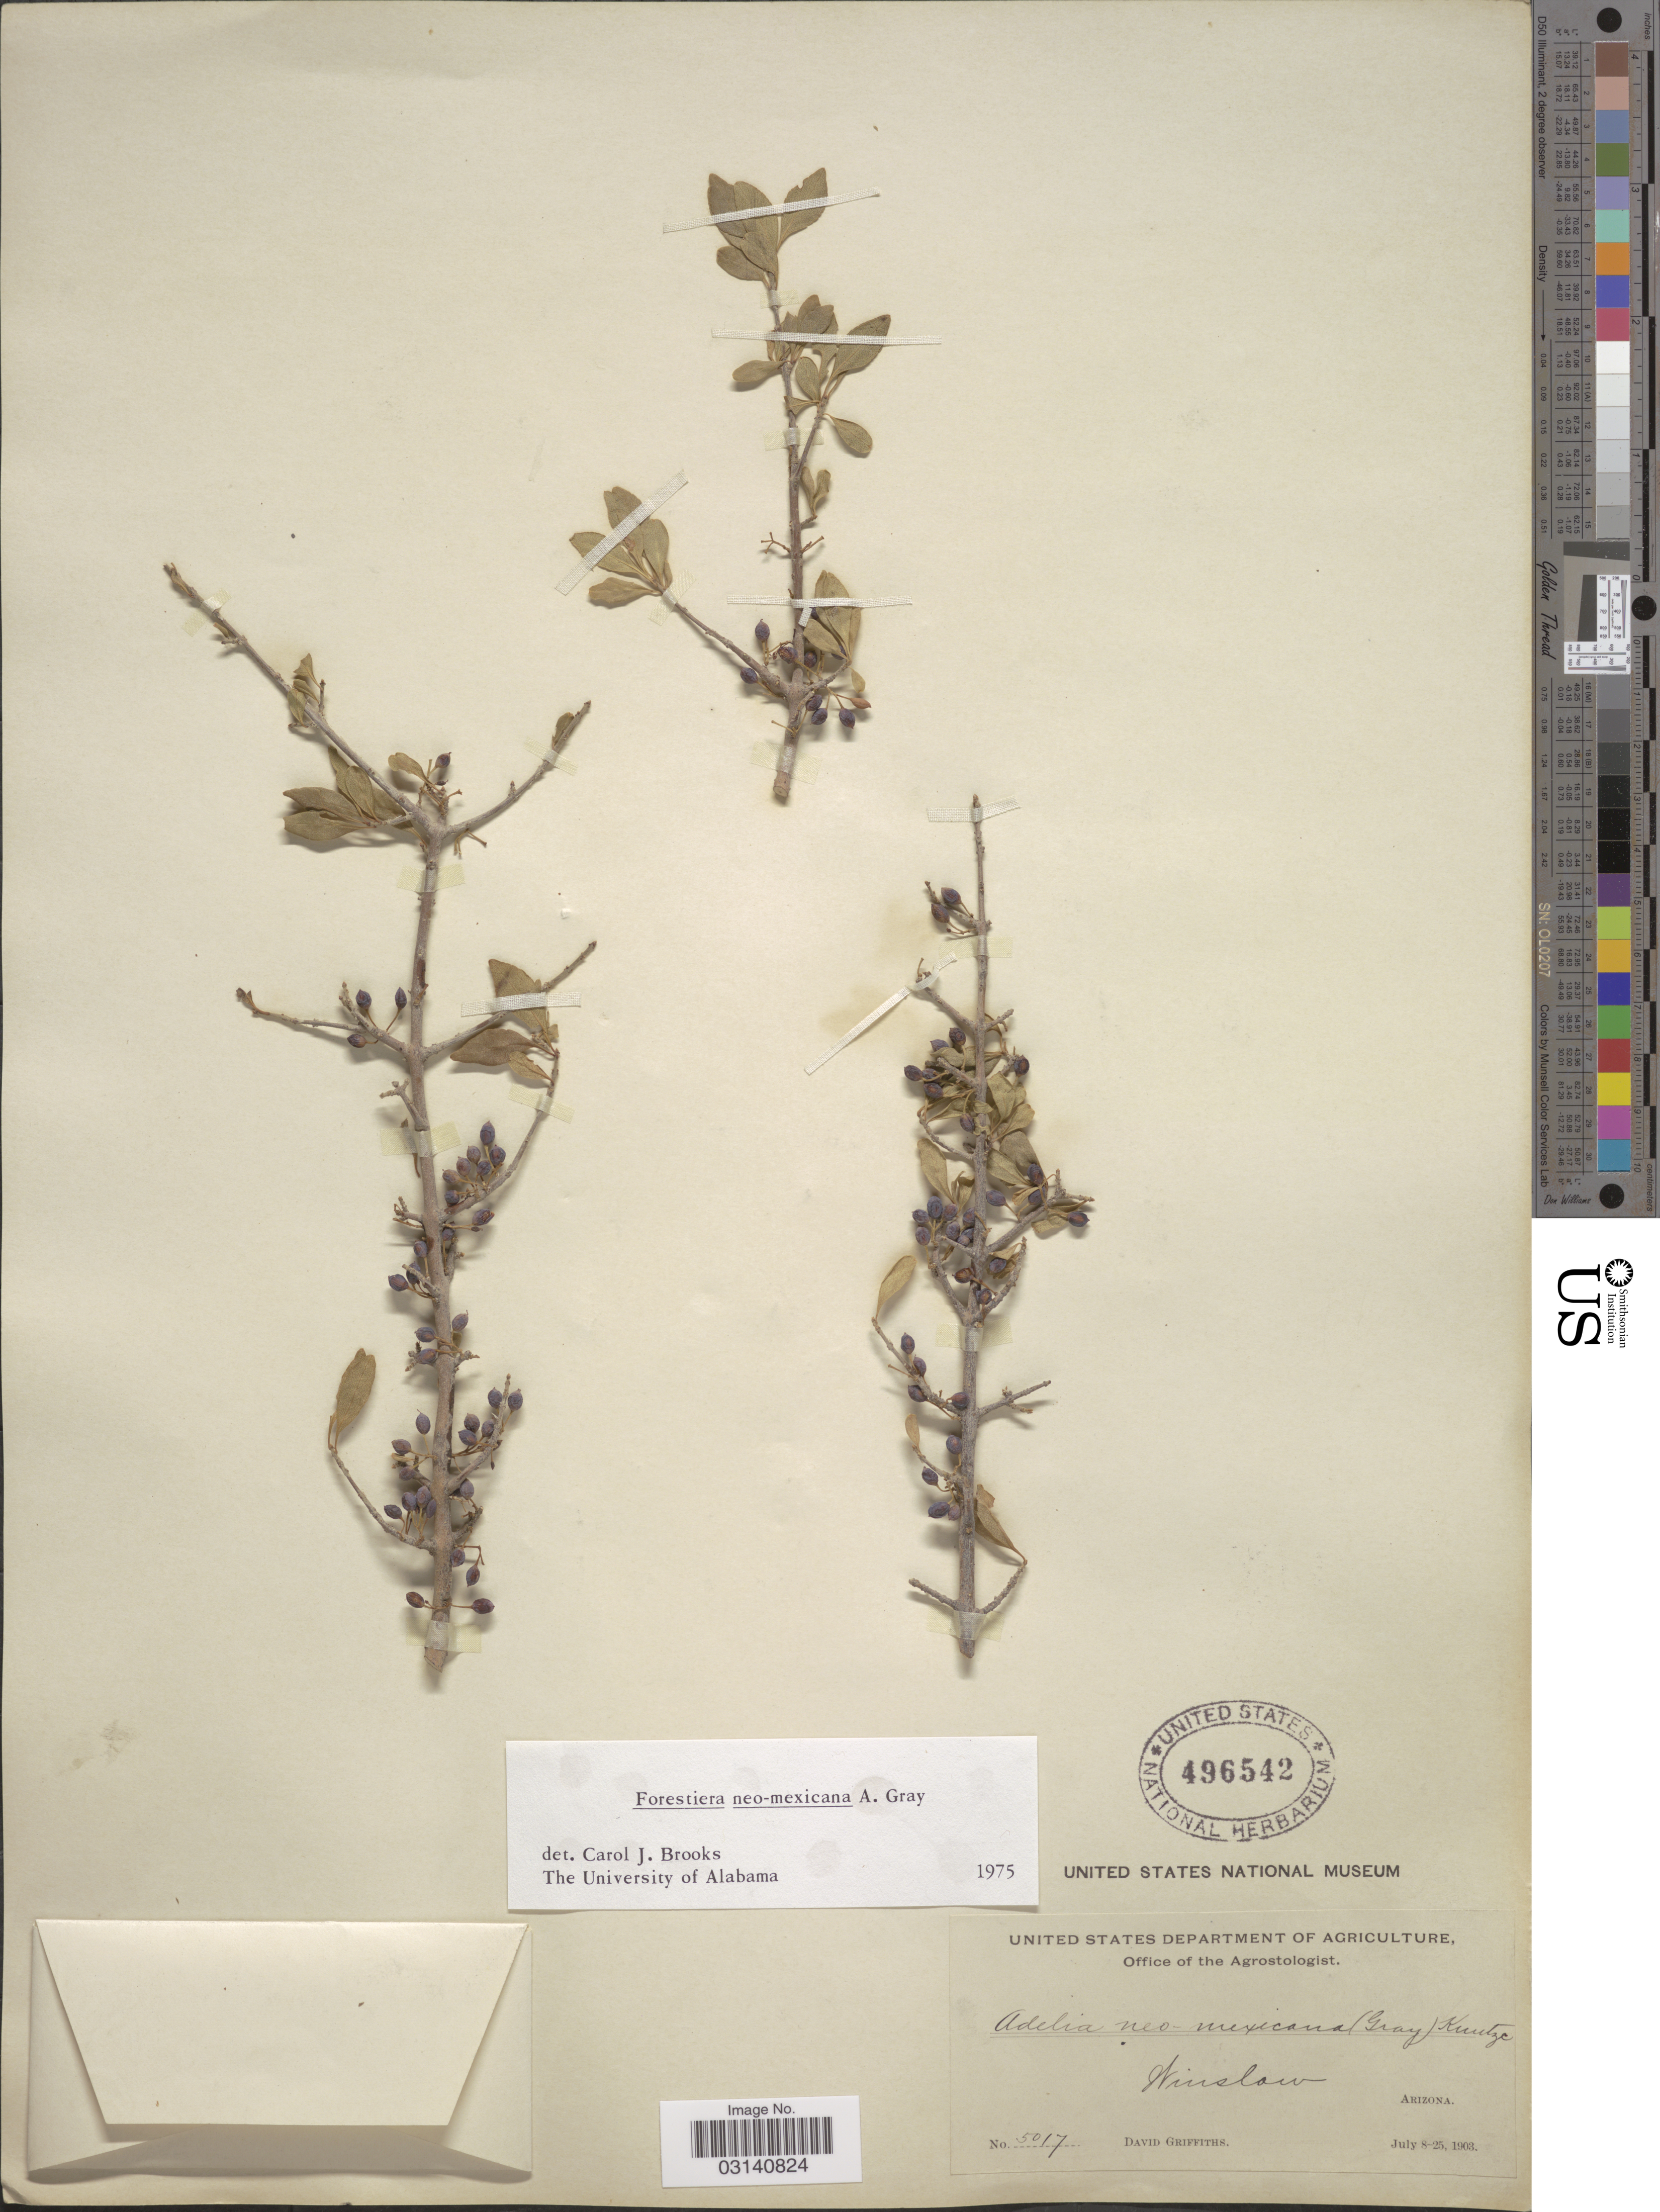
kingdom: Plantae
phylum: Tracheophyta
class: Magnoliopsida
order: Lamiales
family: Oleaceae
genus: Forestiera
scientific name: Forestiera neomexicana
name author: A. Gray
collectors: D. Griffiths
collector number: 5017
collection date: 1903-07-08/1903-07-25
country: United States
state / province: Arizona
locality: Winslow.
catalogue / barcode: US 496542